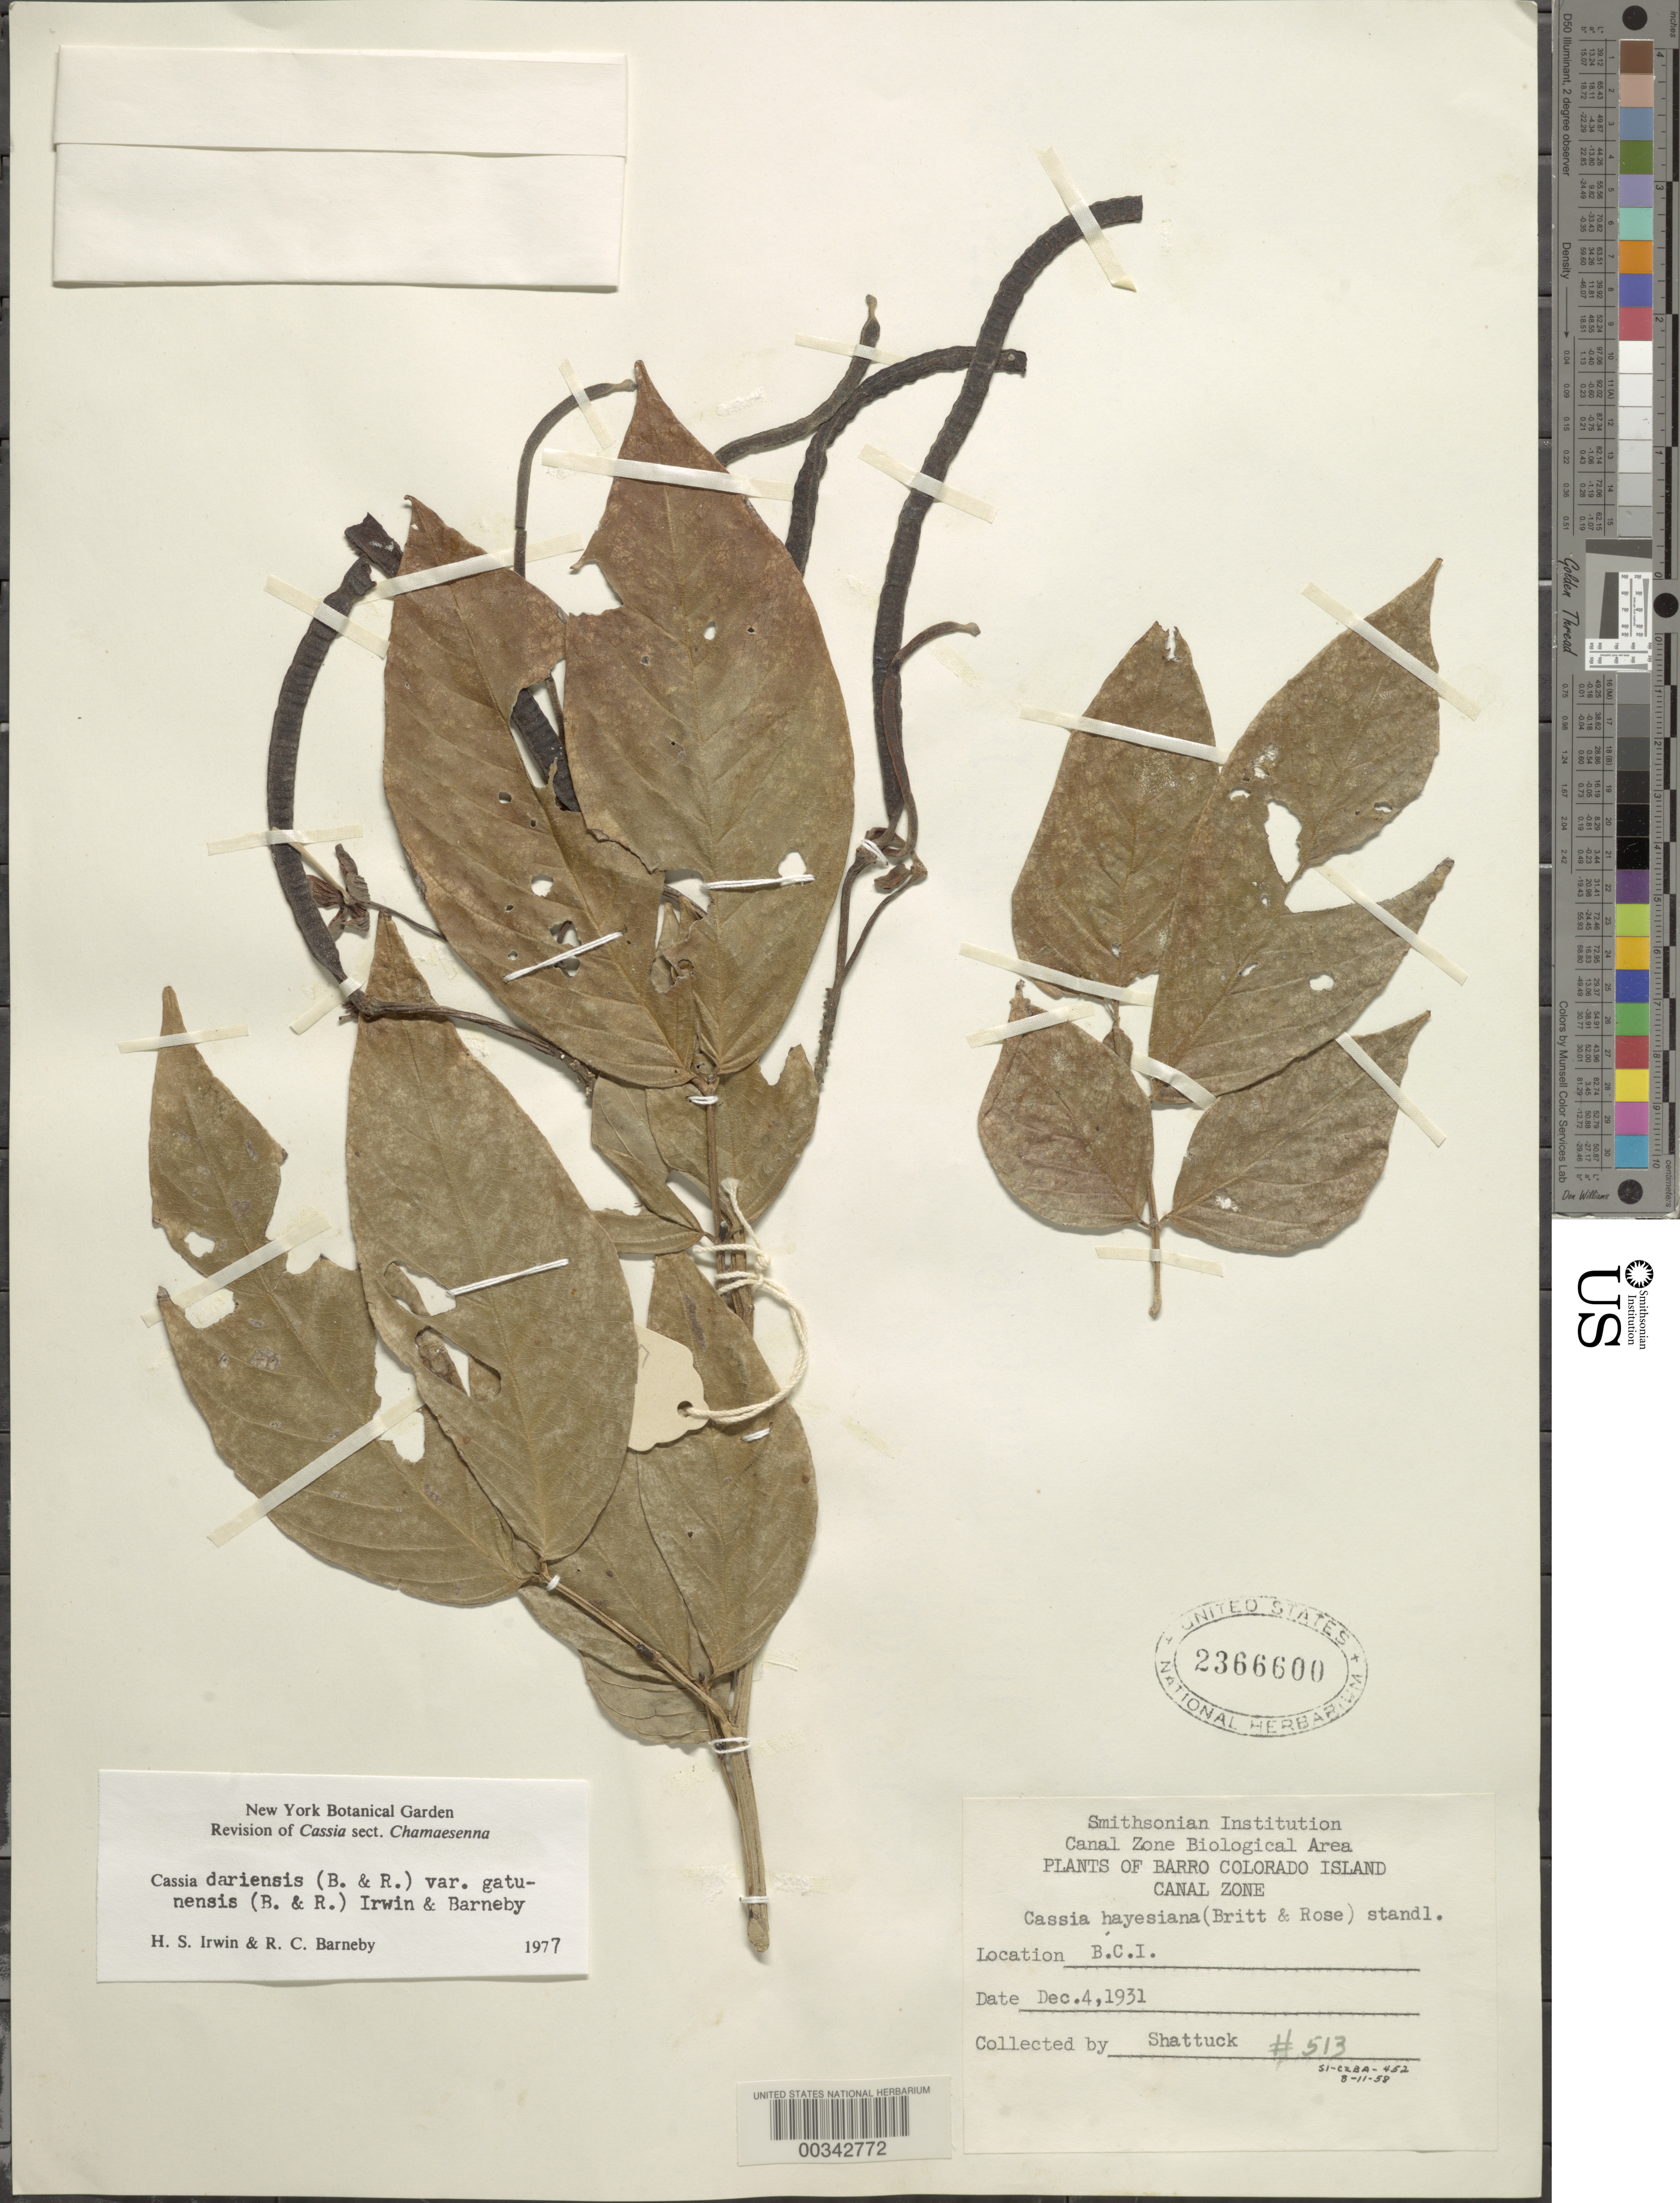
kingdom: Plantae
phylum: Tracheophyta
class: Magnoliopsida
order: Fabales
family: Fabaceae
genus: Senna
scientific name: Senna dariensis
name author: (Britton & Rose) H.S. Irwin & Barneby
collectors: O. Shattuck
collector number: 513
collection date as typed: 04 Dec 1931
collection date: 1931-12-04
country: Panama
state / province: Panamá Oeste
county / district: Canal Zone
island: Barro Colorado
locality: Barro Colorado I.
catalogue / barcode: US 2366600